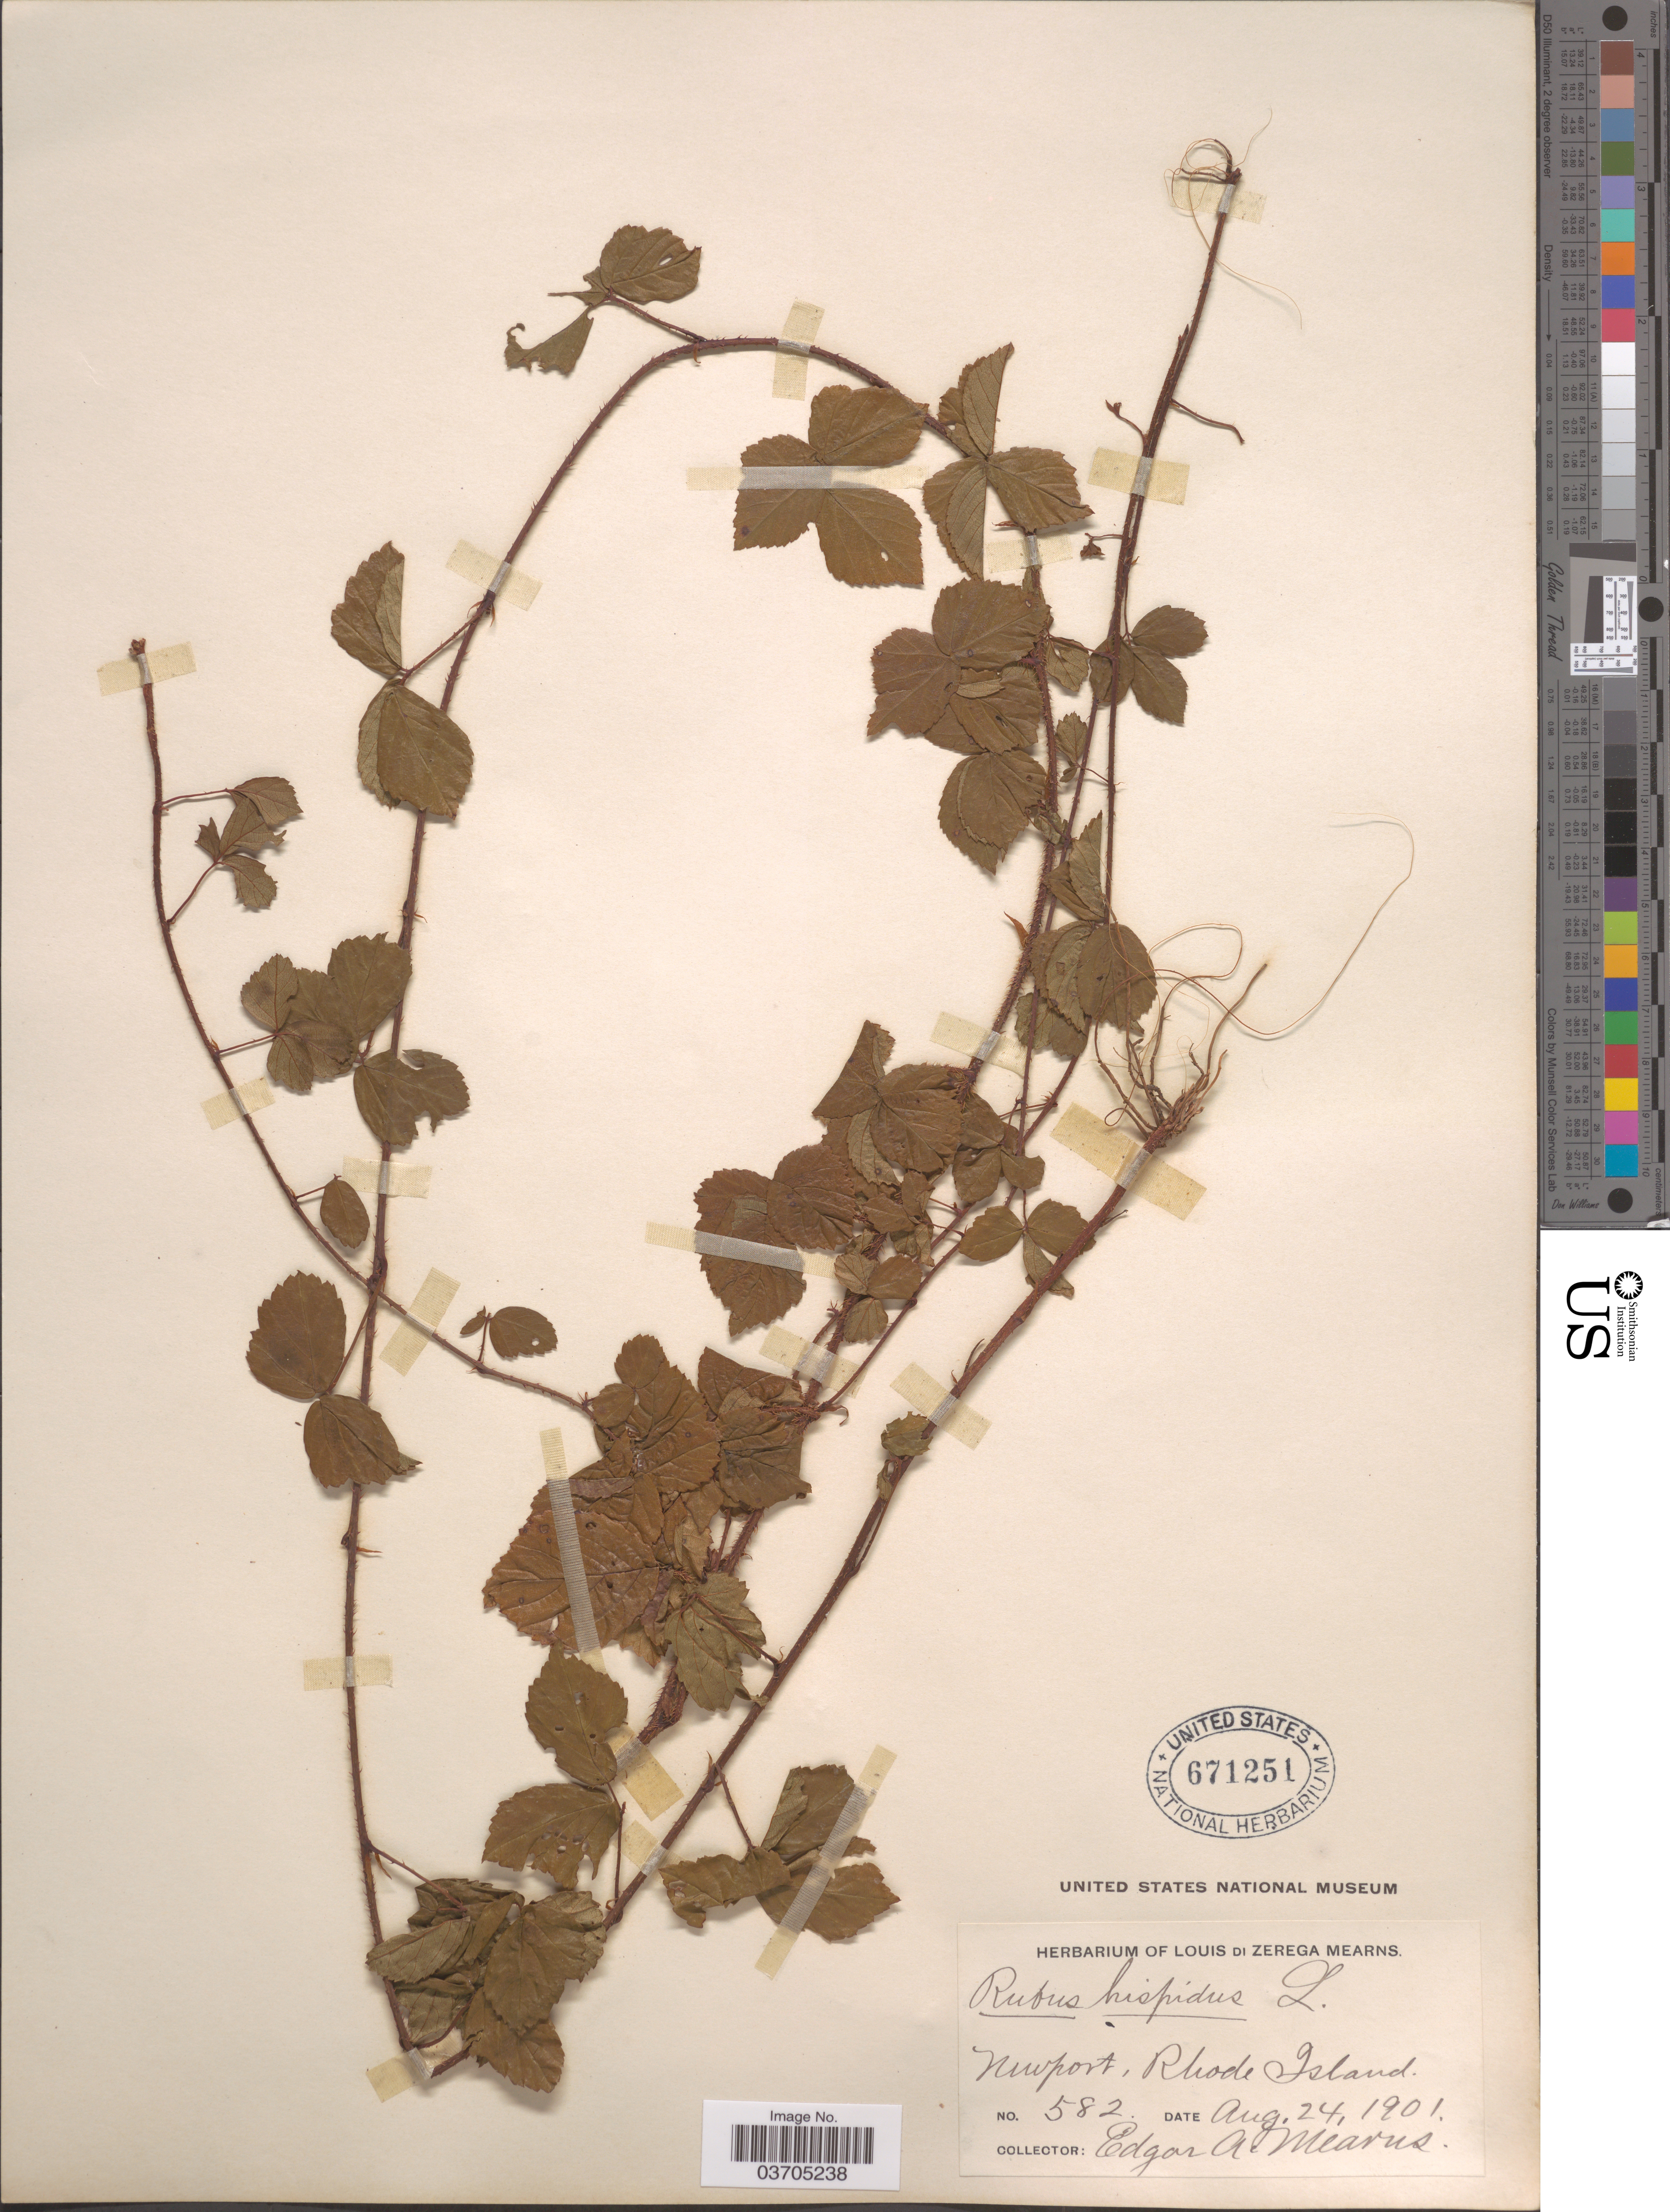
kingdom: Plantae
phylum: Tracheophyta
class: Magnoliopsida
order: Rosales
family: Rosaceae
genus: Rubus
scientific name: Rubus hispidus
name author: L.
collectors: E. A. Mearns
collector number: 582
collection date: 1901-08-24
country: United States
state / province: Rhode Island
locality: Newport.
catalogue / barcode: US 671251